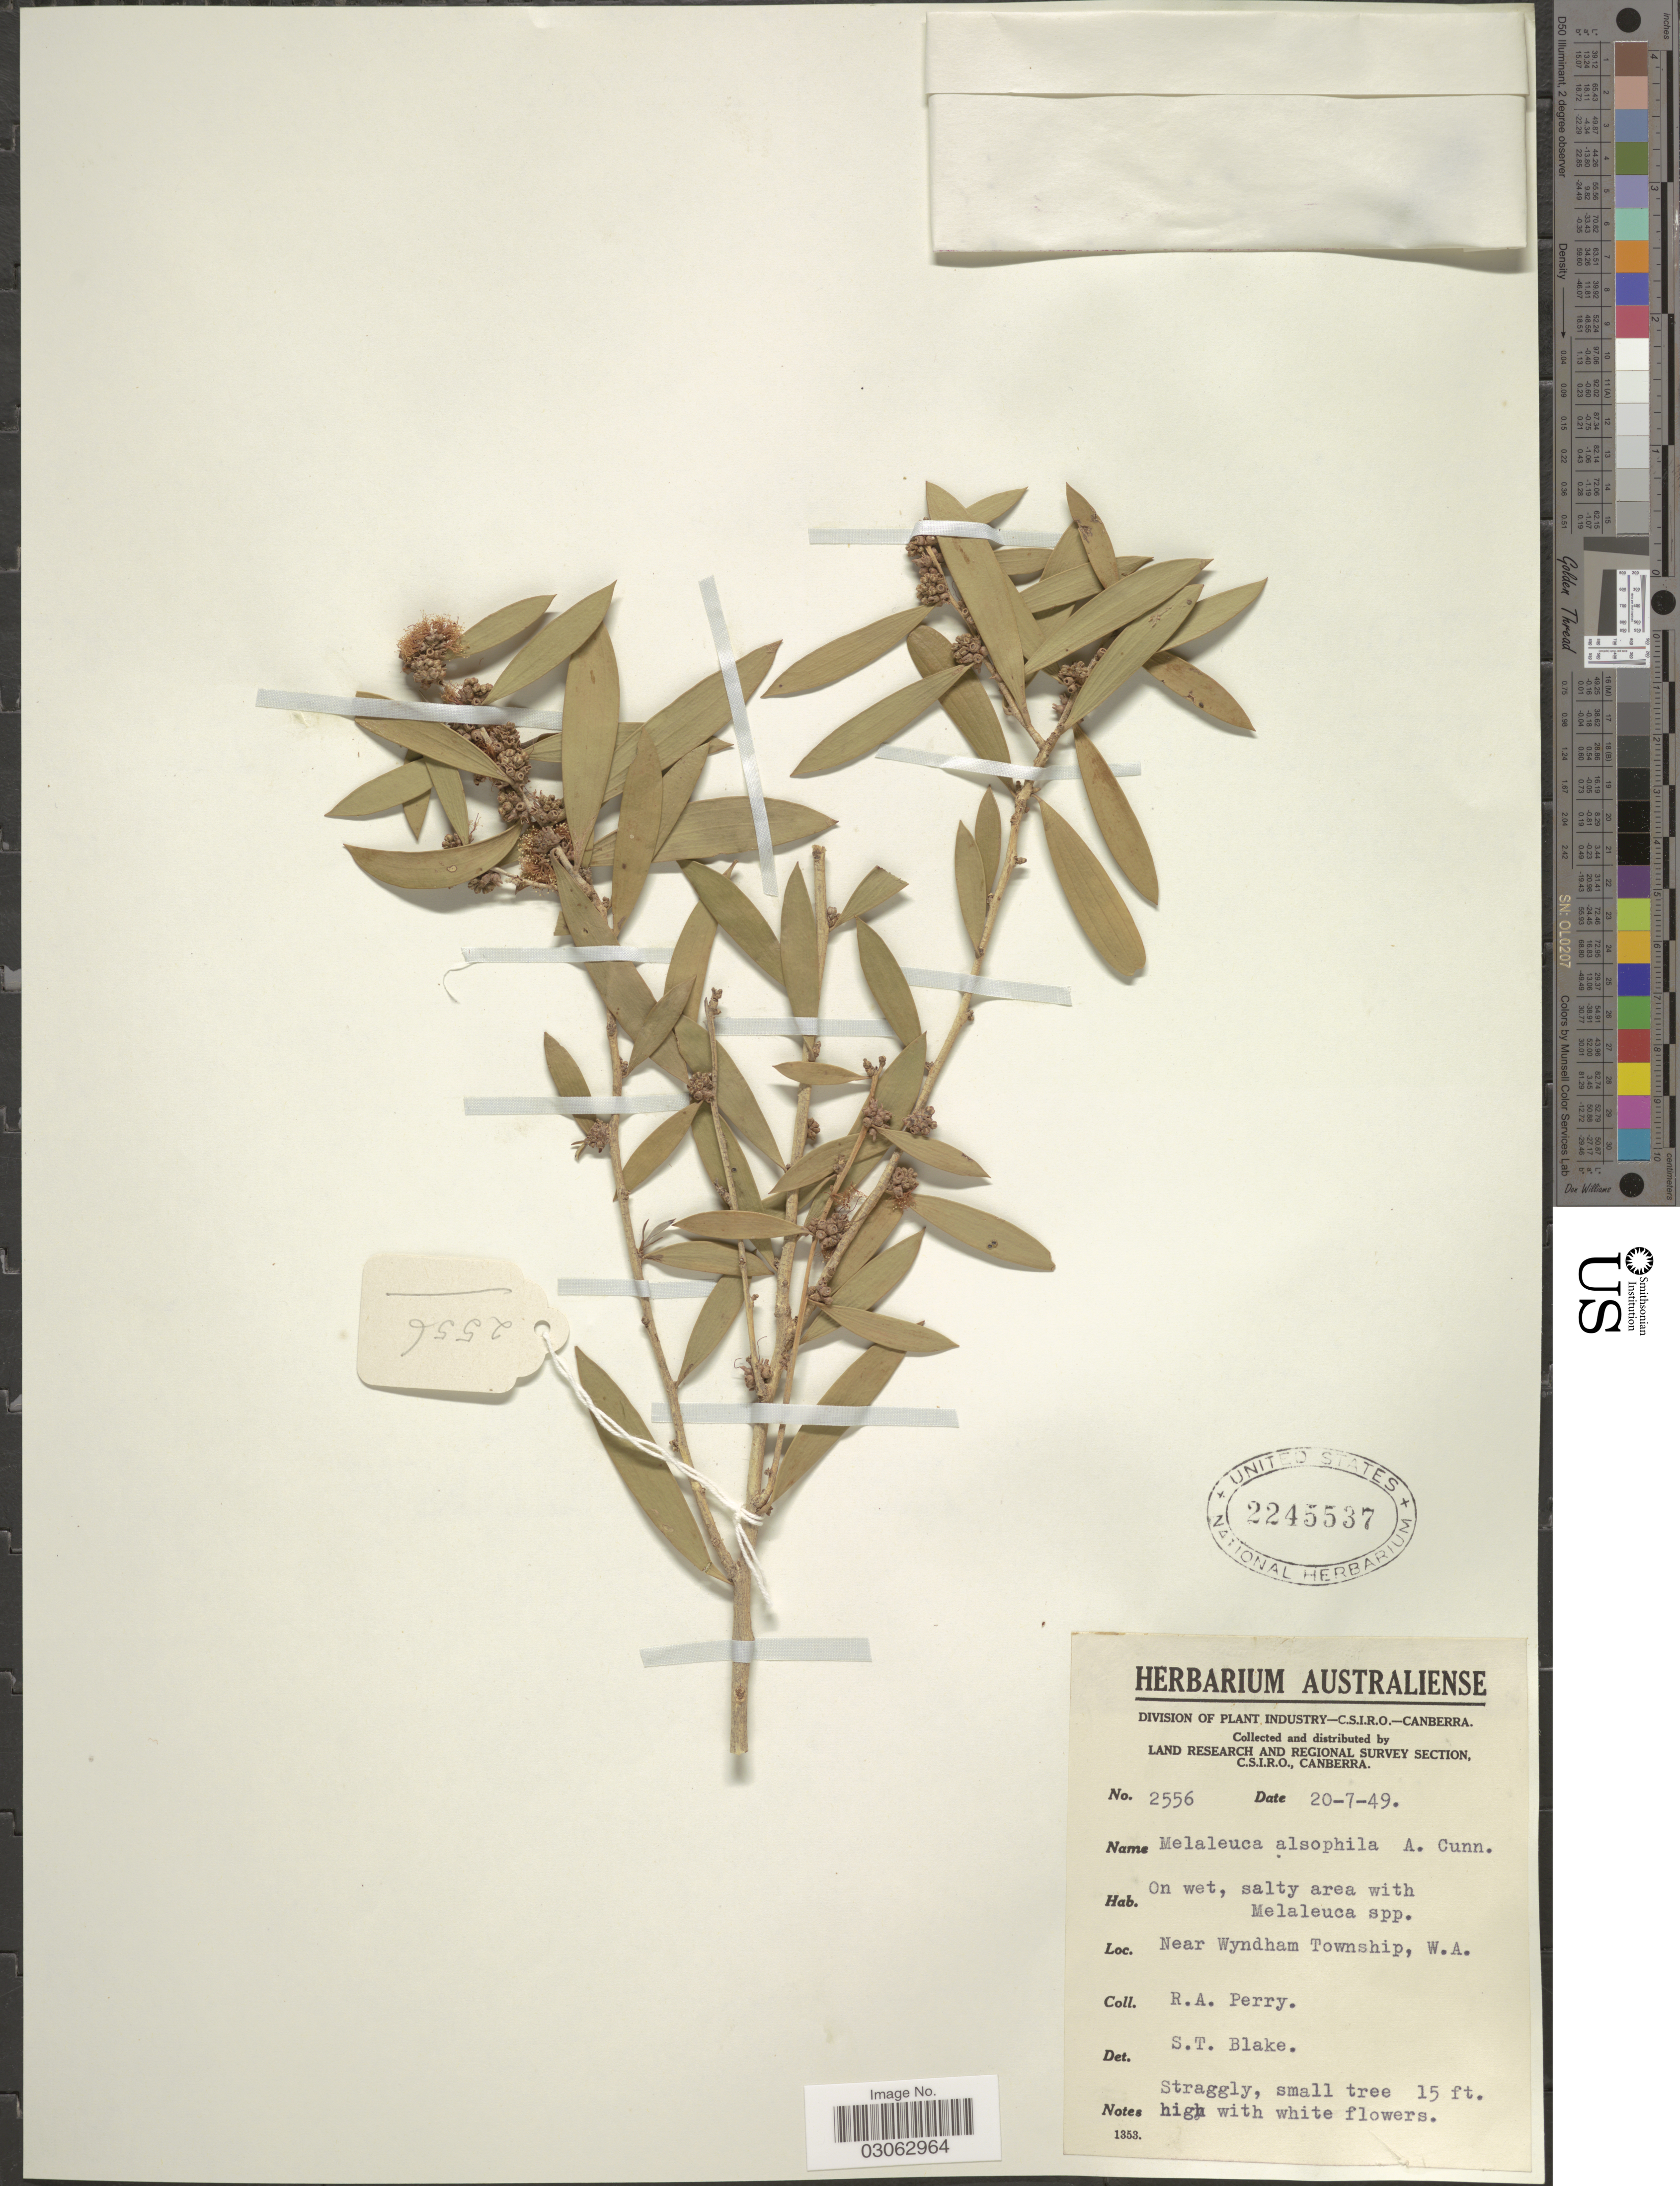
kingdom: Plantae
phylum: Tracheophyta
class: Magnoliopsida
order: Myrtales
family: Myrtaceae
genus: Melaleuca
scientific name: Melaleuca alsophila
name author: A. Cunn. ex Benth.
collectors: Perry, R. A.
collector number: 2556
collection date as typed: Transcribed d/m/y: 20/7/49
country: Australia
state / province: Western Australia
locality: Near Wyndham Township.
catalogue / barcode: US 2245537